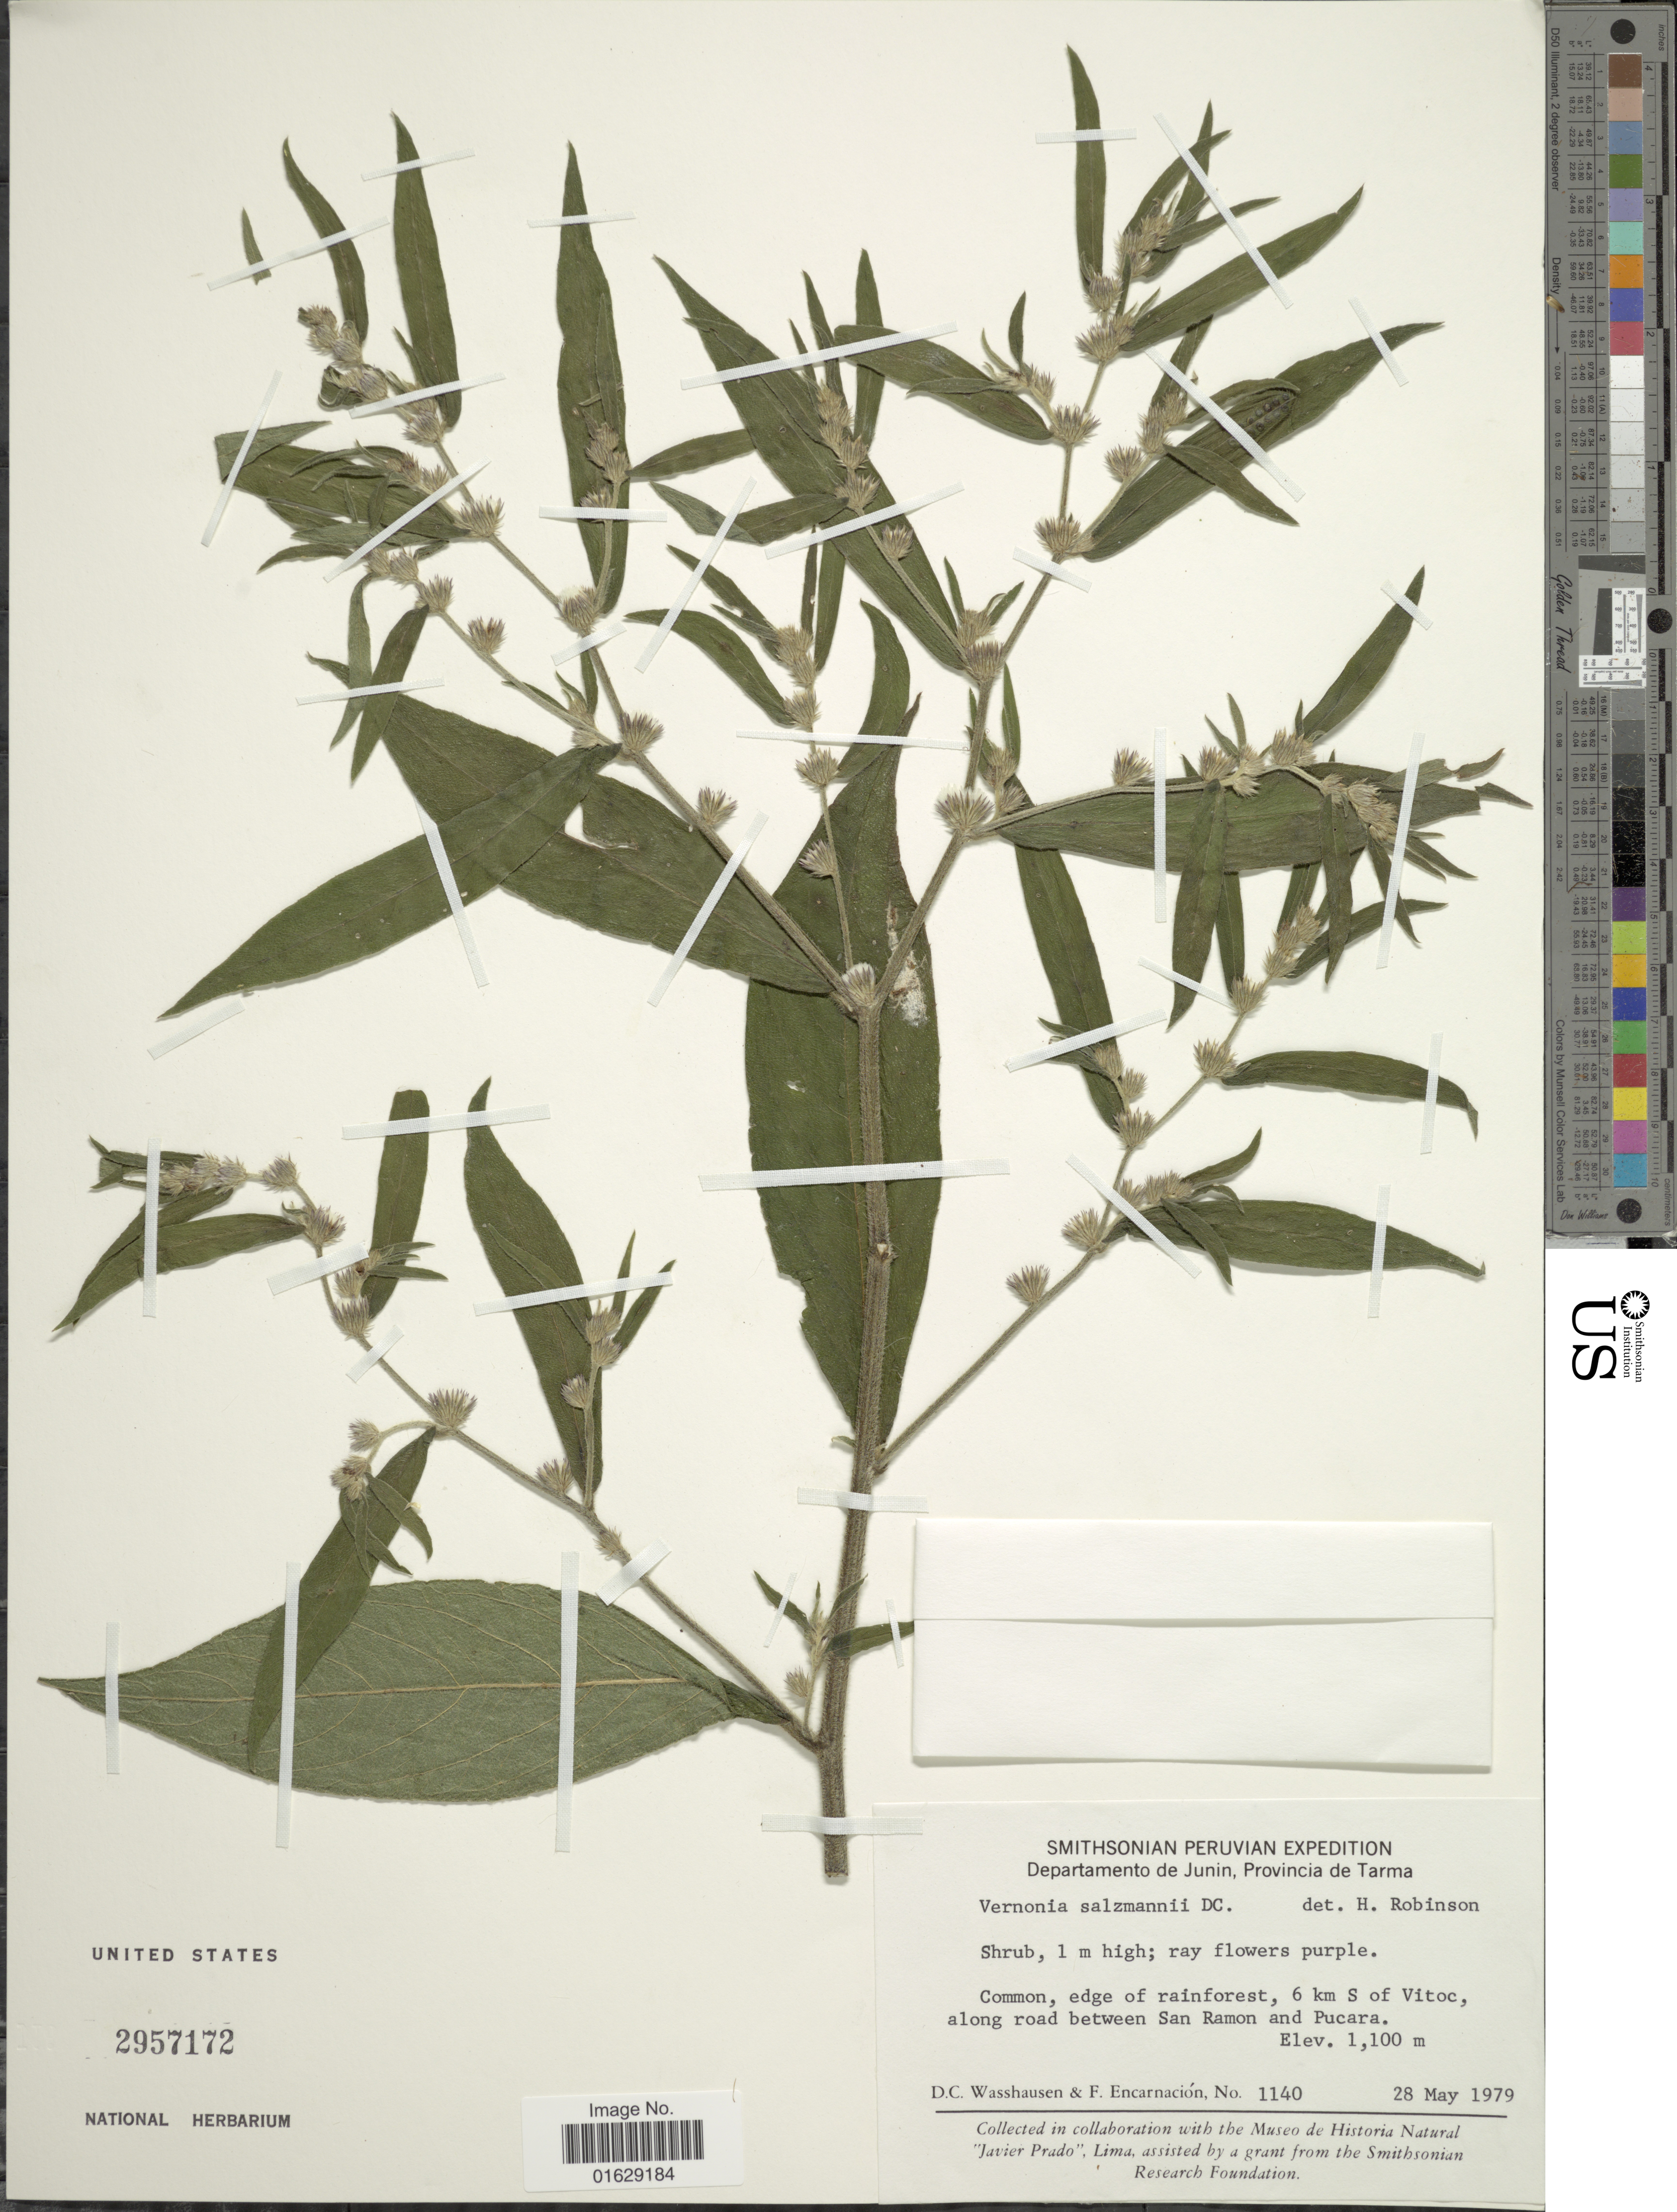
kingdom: Plantae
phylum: Tracheophyta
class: Magnoliopsida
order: Asterales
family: Asteraceae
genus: Lepidaploa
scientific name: Lepidaploa salzmannii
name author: (DC.) H. Rob.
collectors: D. C. Wasshausen & F. Encarnación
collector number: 1140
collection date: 1979-05-28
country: Peru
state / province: Junín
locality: Departamento de Junin, Provincia de Tarma, edge of rainforest, 6 km S of Vitoc, along road between San Ramon and Pucara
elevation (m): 1100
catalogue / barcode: US 2957172